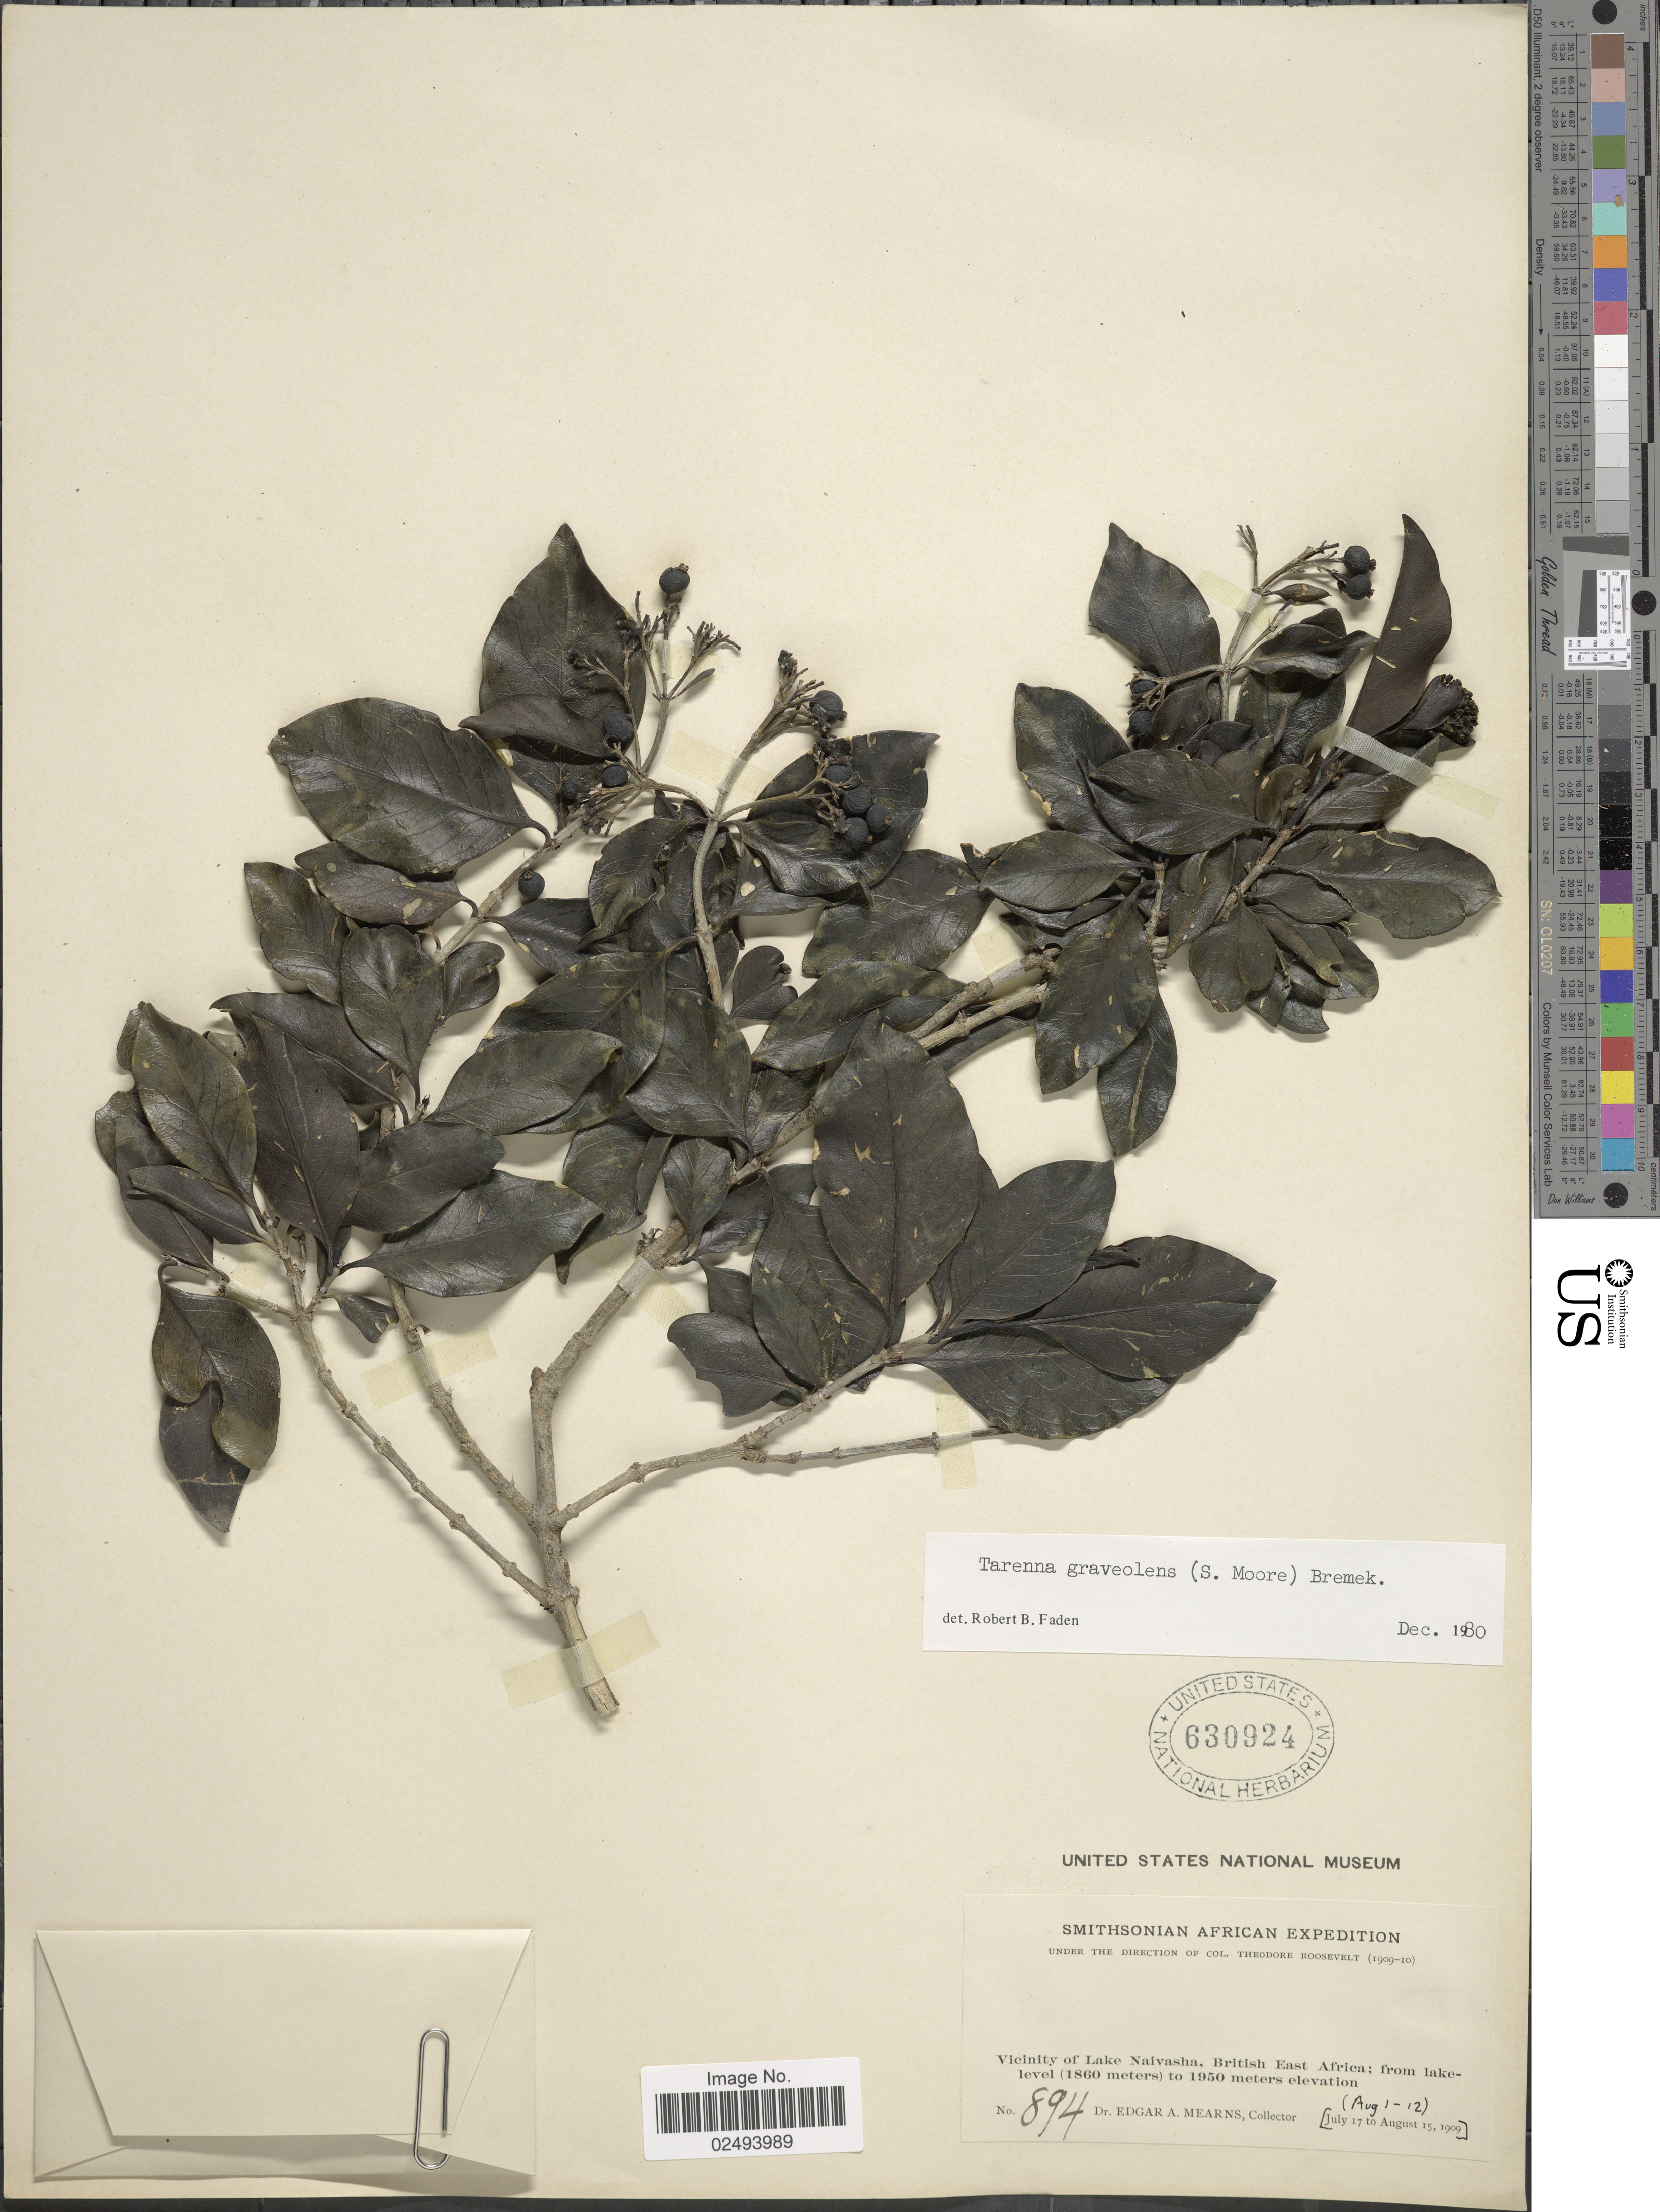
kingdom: Plantae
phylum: Tracheophyta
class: Magnoliopsida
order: Gentianales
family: Rubiaceae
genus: Coptosperma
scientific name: Coptosperma graveolens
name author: (S. Moore) Degreef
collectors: E. A. Mearns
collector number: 894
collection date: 1909-08-01/1909-08-12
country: Kenya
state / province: Nakuru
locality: Vicinity of Lake Naivasha, British East Africa; from lakelevel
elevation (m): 1860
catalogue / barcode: US 630924